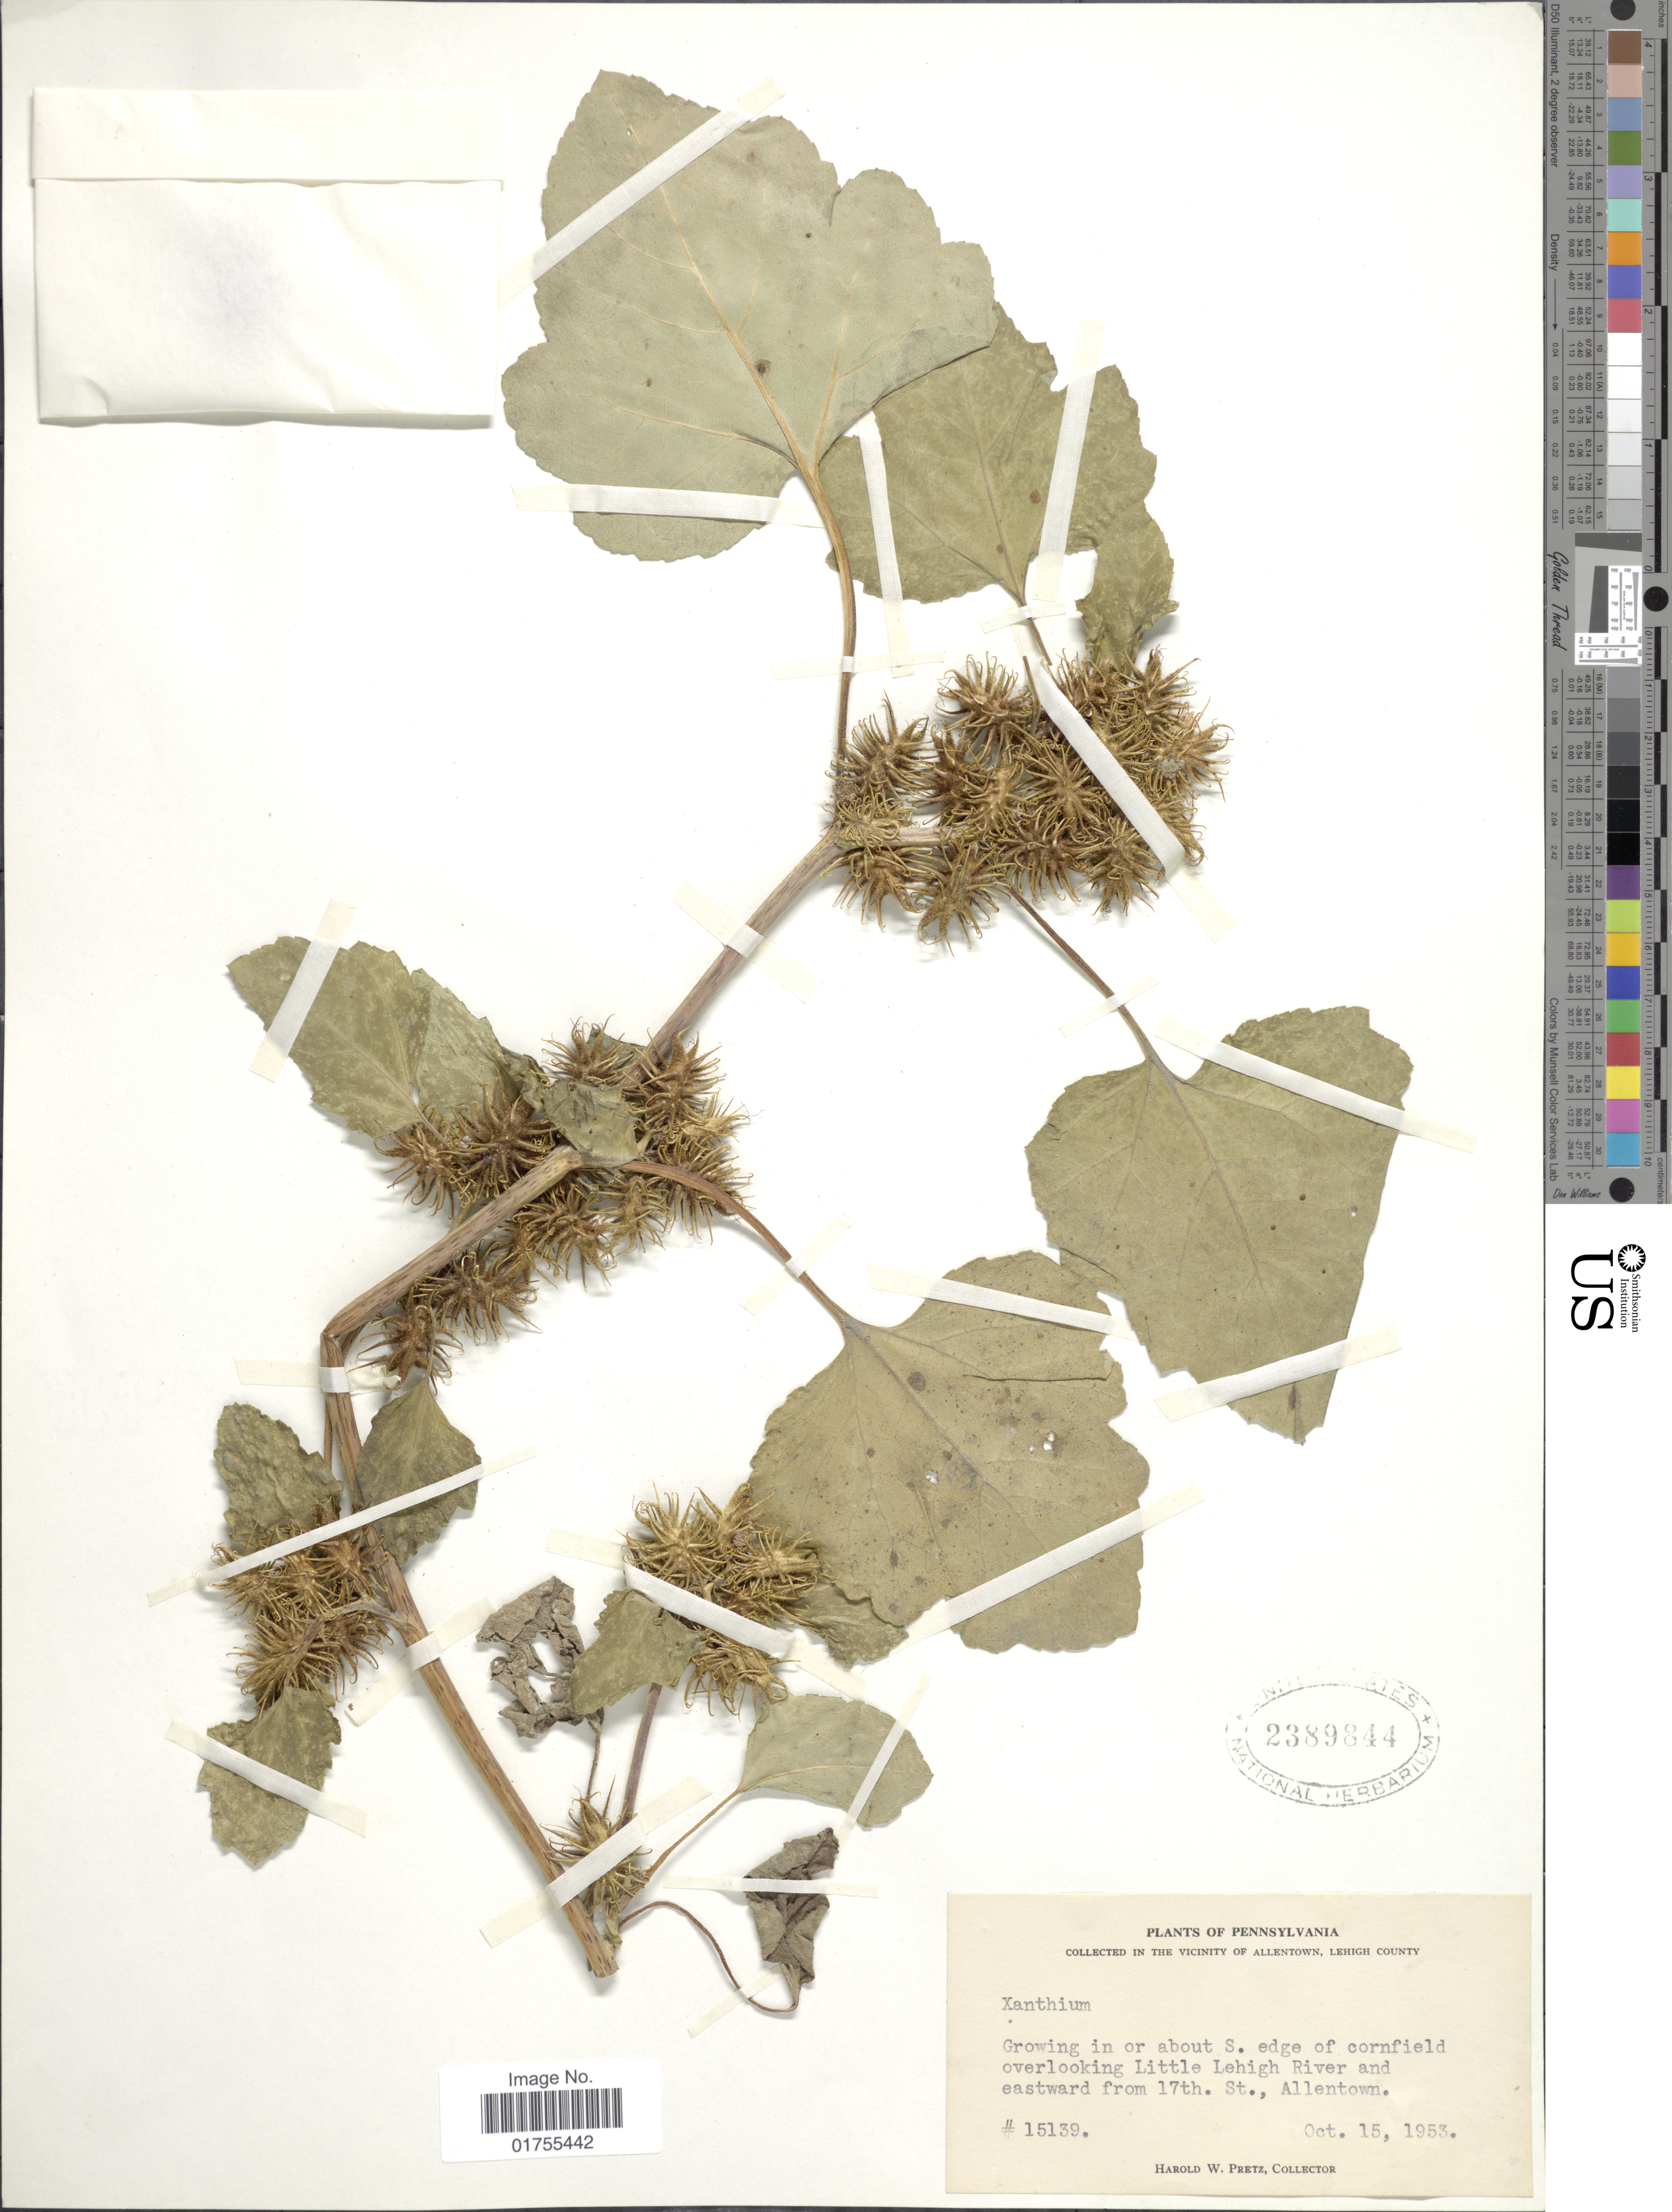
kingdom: Plantae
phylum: Tracheophyta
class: Magnoliopsida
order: Asterales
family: Asteraceae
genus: Xanthium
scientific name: Xanthium sp.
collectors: H. W. Pretz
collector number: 15139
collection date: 1953-10-15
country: United States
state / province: Pennsylvania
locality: In the Vicinity of Allentown, Lehigh County, Growing in or about S. edge of cornfield overlooking Little Lehigh River and eastward from 17th. St., Allentown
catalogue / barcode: US 2389844